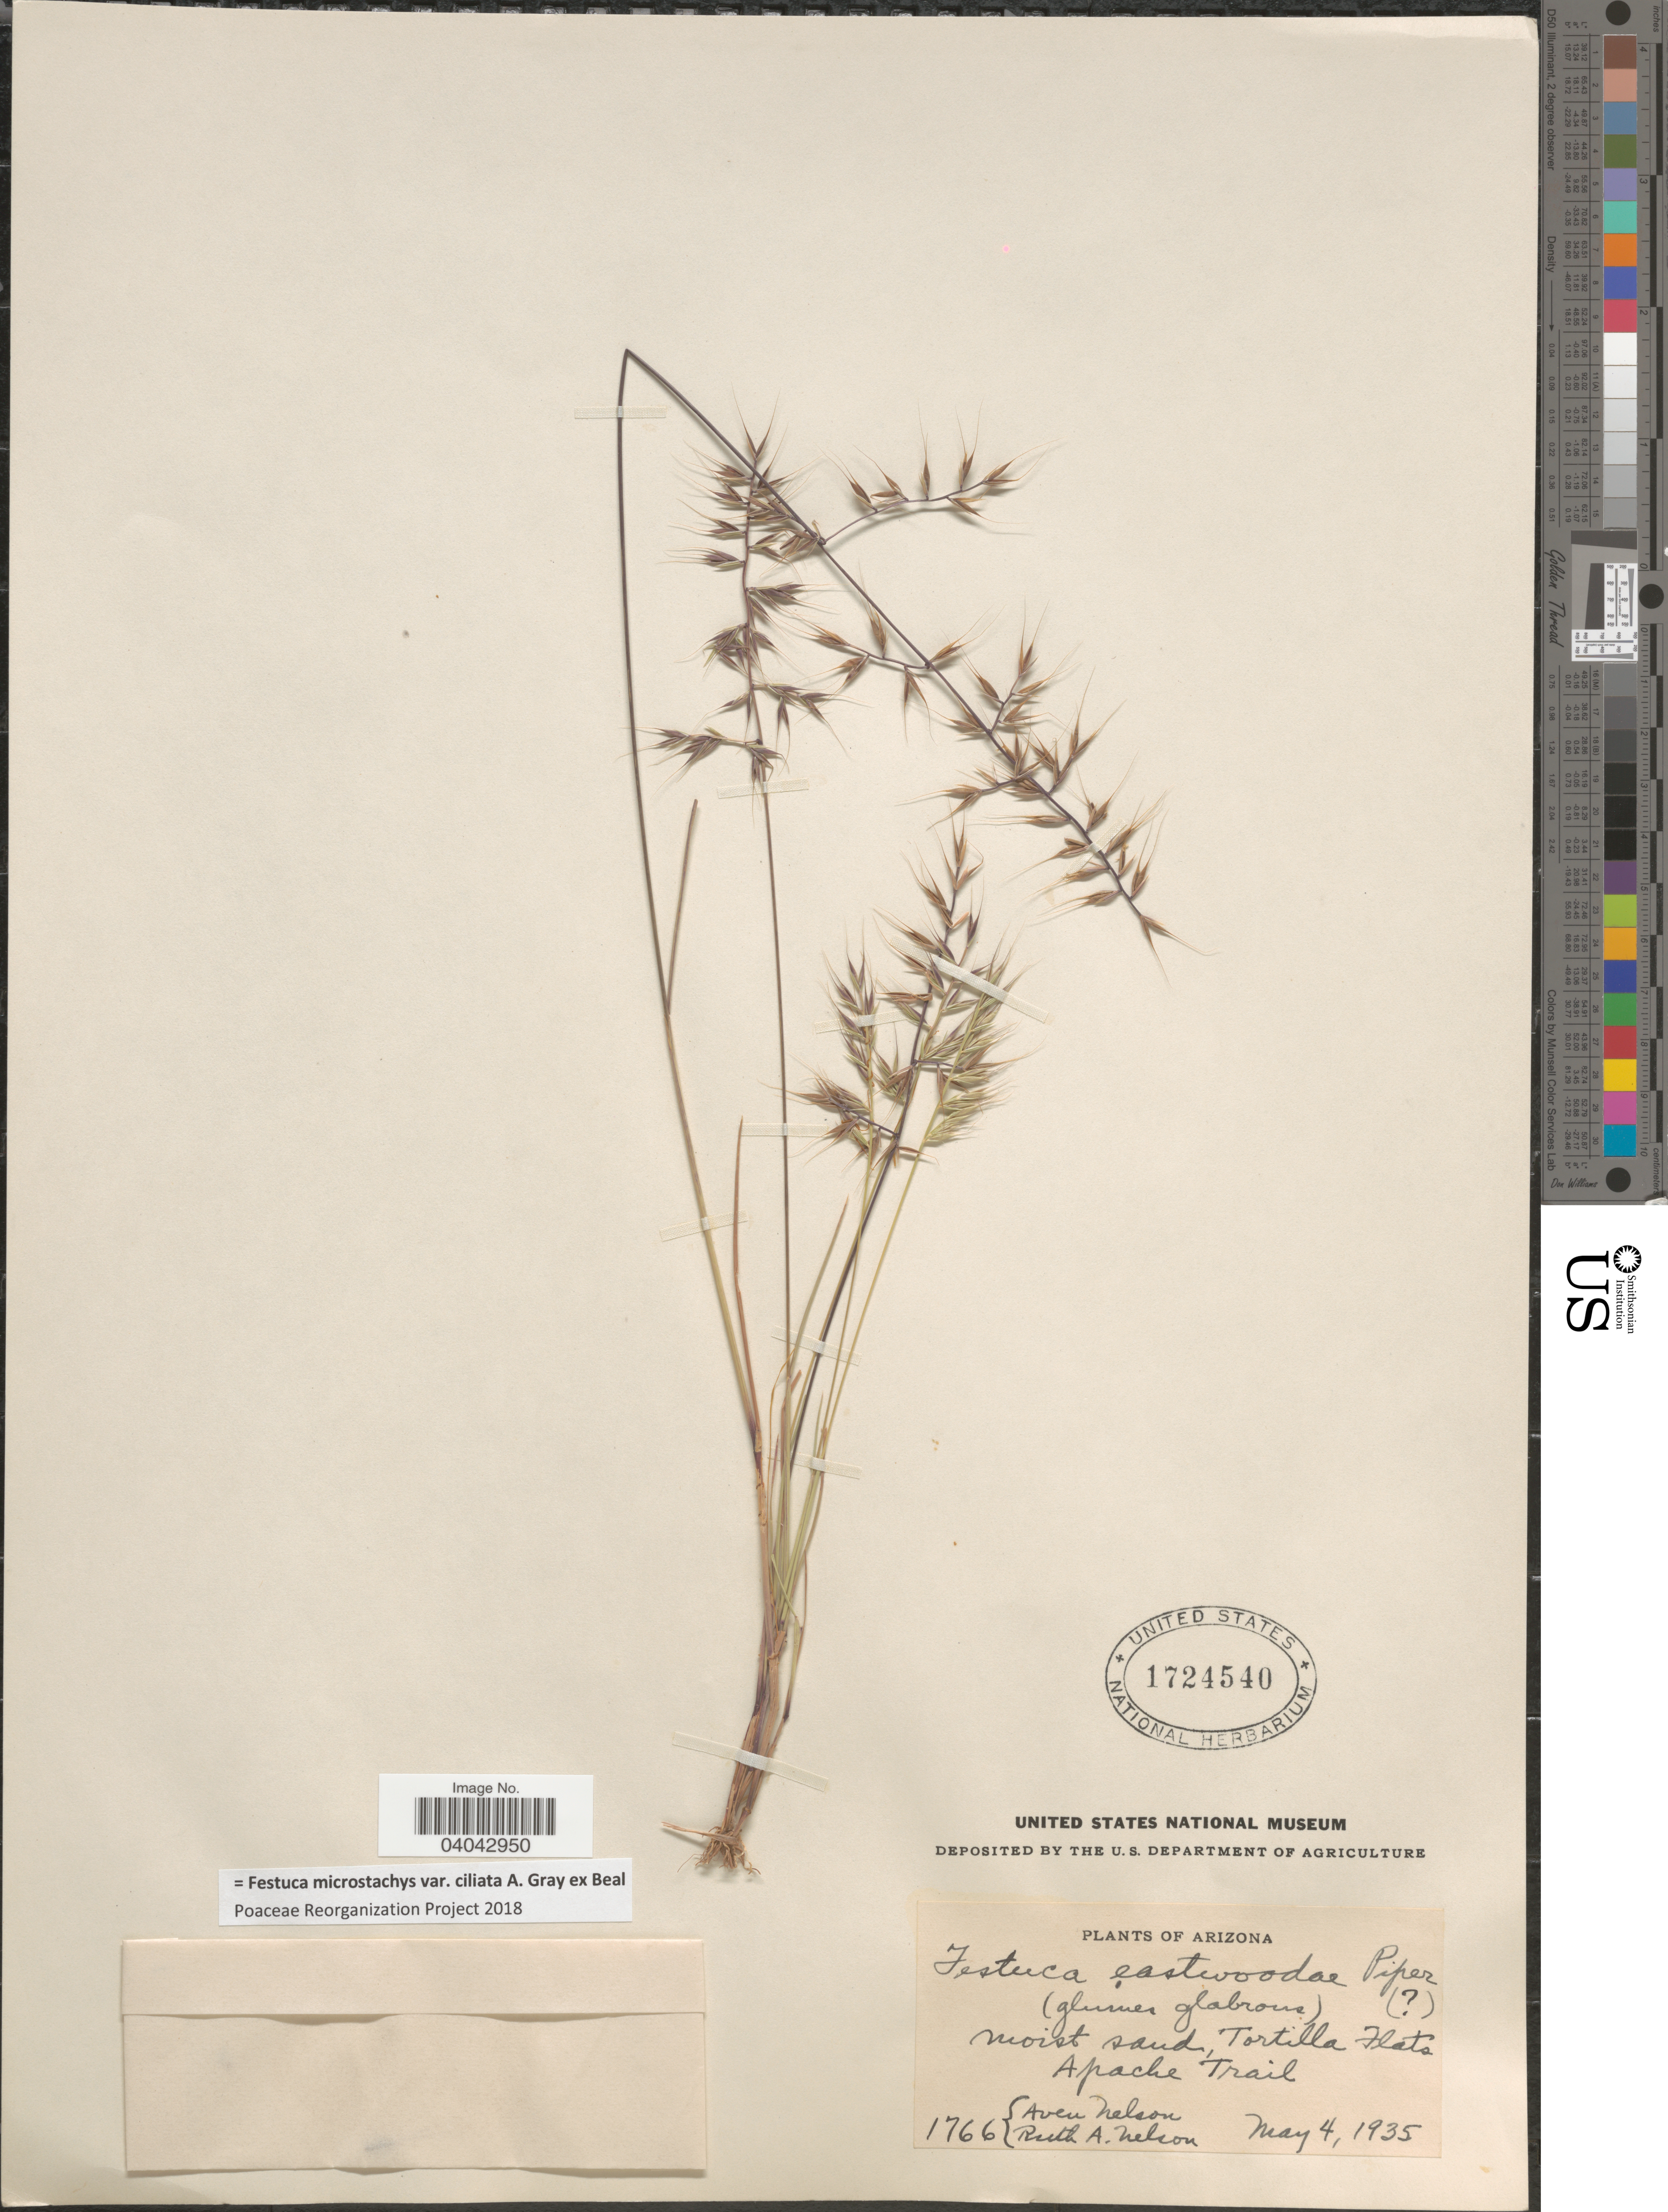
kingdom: Plantae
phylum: Tracheophyta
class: Liliopsida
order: Poales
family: Poaceae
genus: Festuca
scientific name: Festuca microstachys var. ciliata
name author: A. Gray ex W.J. Beal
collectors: A. Nelson & R. A. Nelson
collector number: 1766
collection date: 1935-05-04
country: United States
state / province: Arizona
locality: Moist sand, Tortilla Flats. Apache Trail.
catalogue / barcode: US 1724540